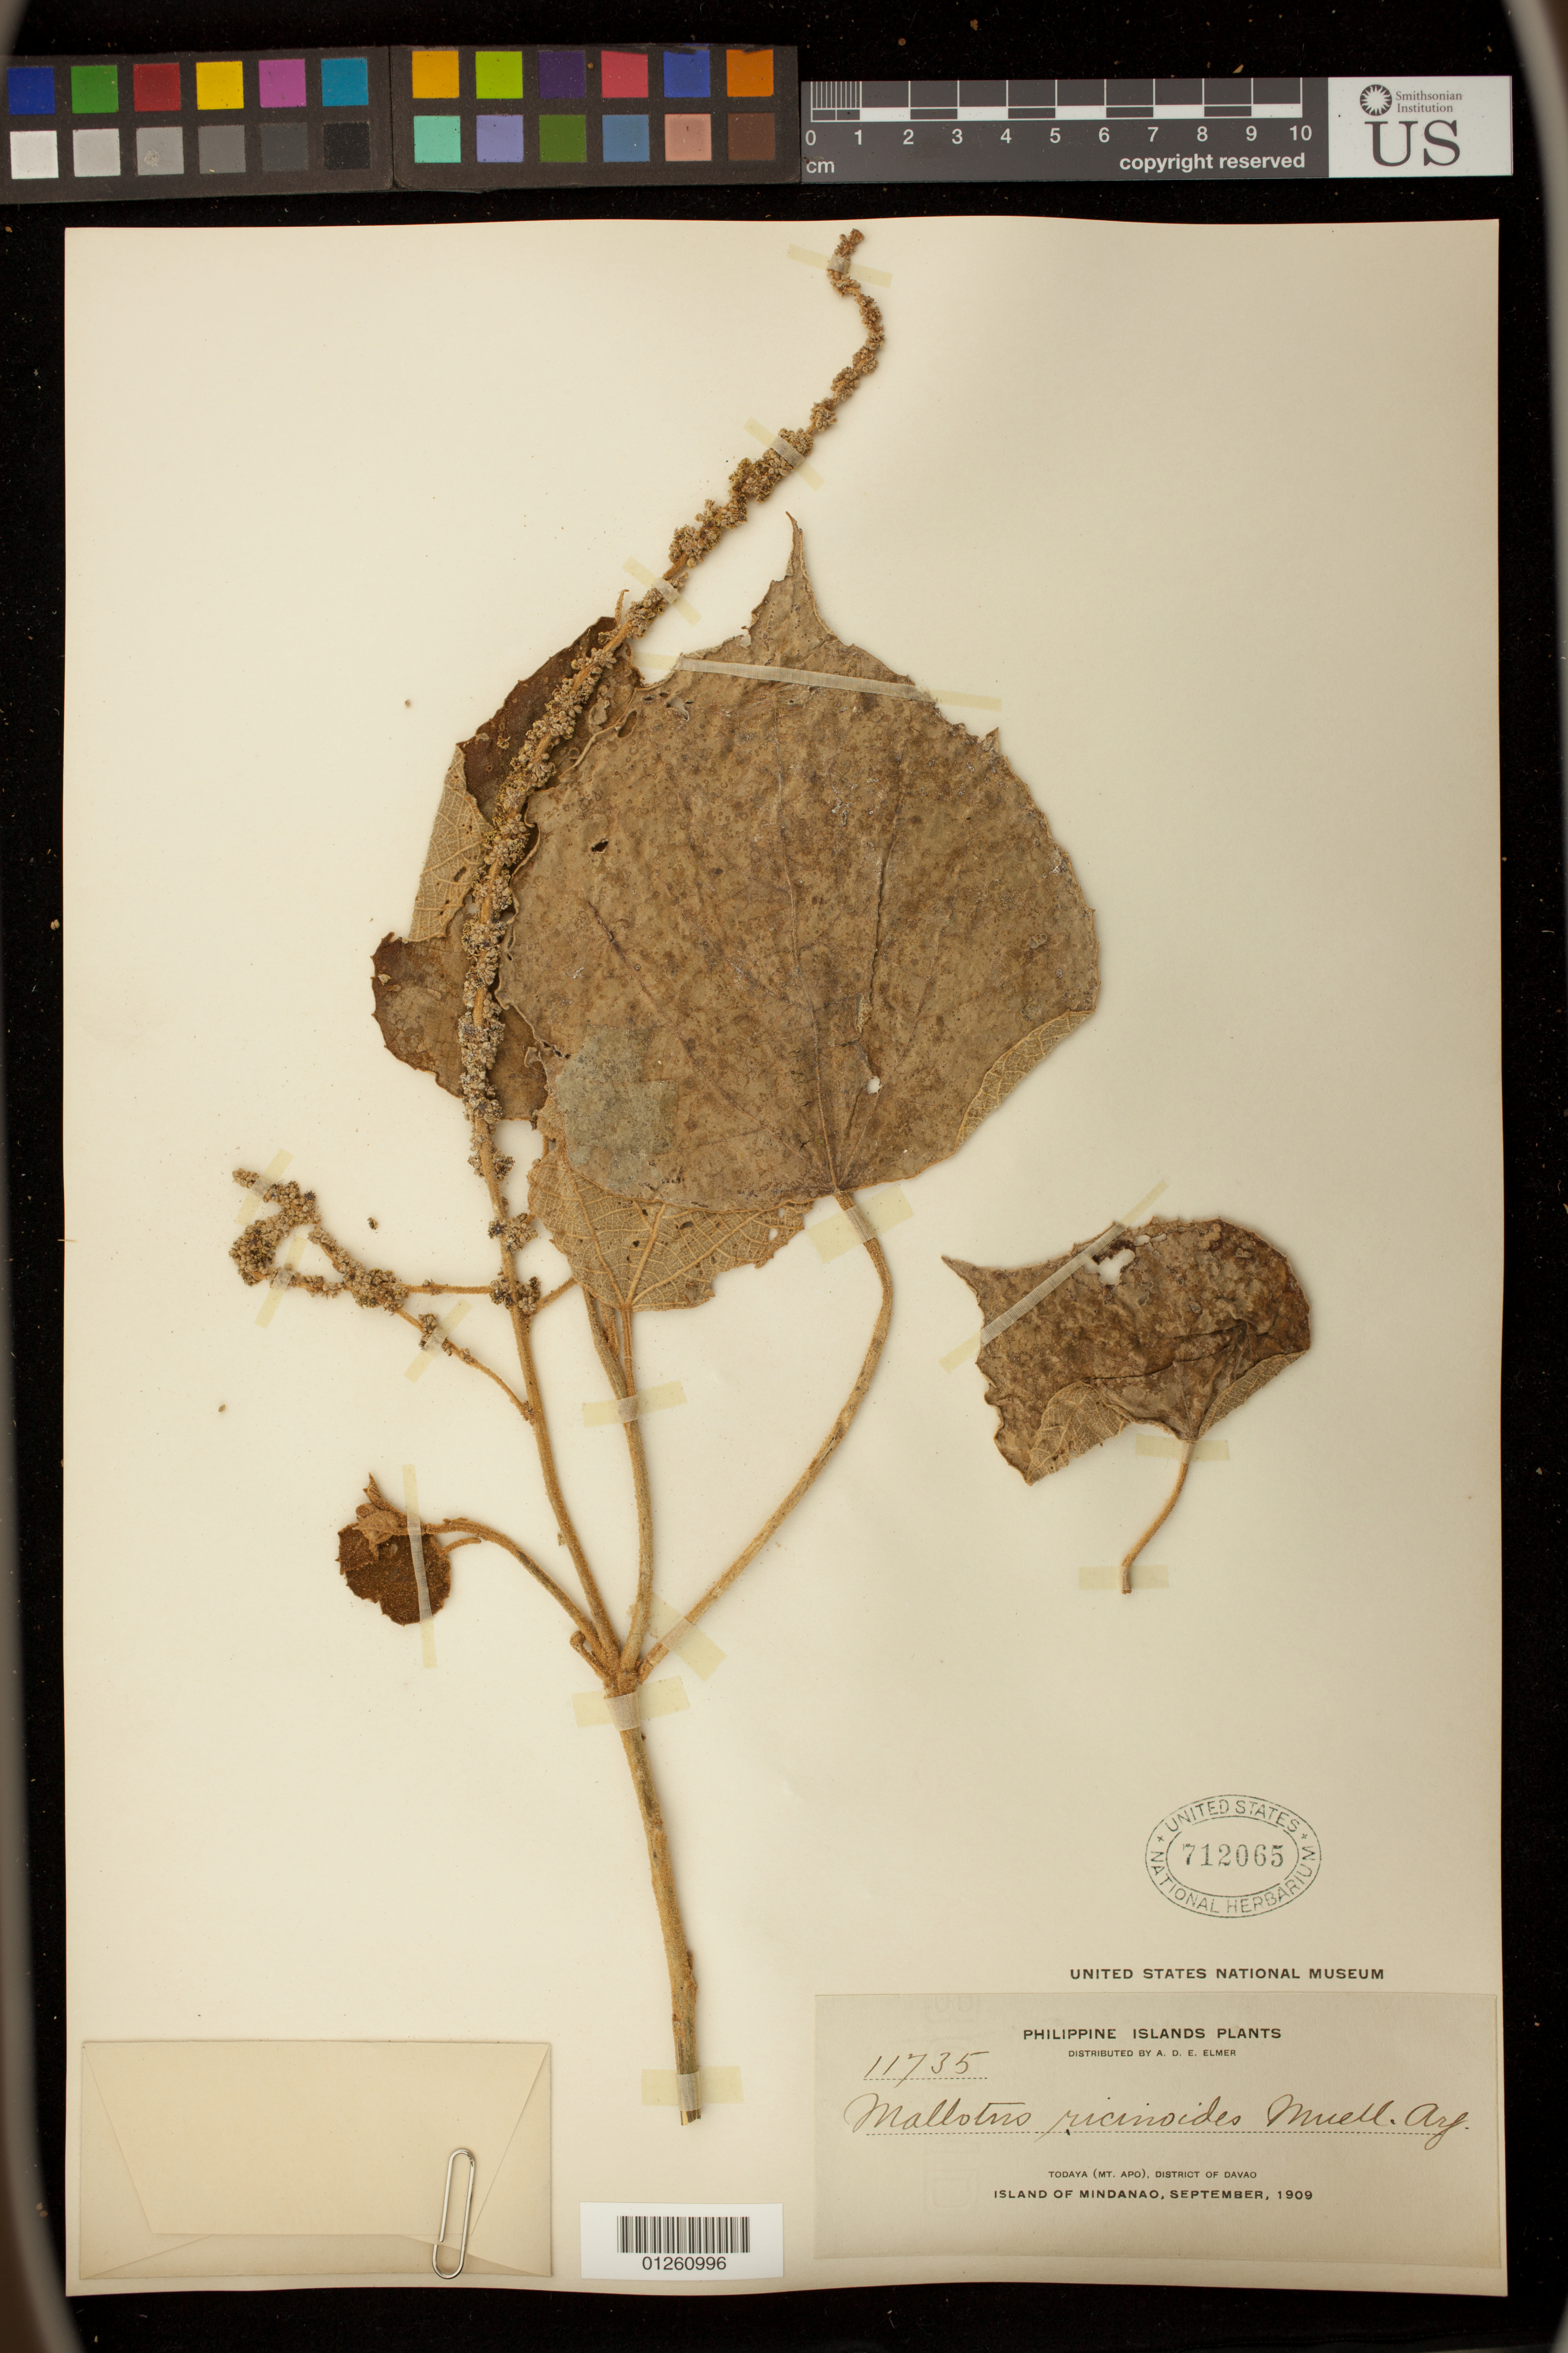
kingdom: Plantae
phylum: Tracheophyta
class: Magnoliopsida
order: Malpighiales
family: Euphorbiaceae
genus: Mallotus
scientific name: Mallotus ricinoides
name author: (Pers.) Müll. Arg.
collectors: A. D. E. Elmer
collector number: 11735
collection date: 1909-09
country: Philippines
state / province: Davao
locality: Todaya (Mt. Apo), Island of Mindanao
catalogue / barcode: US 712065